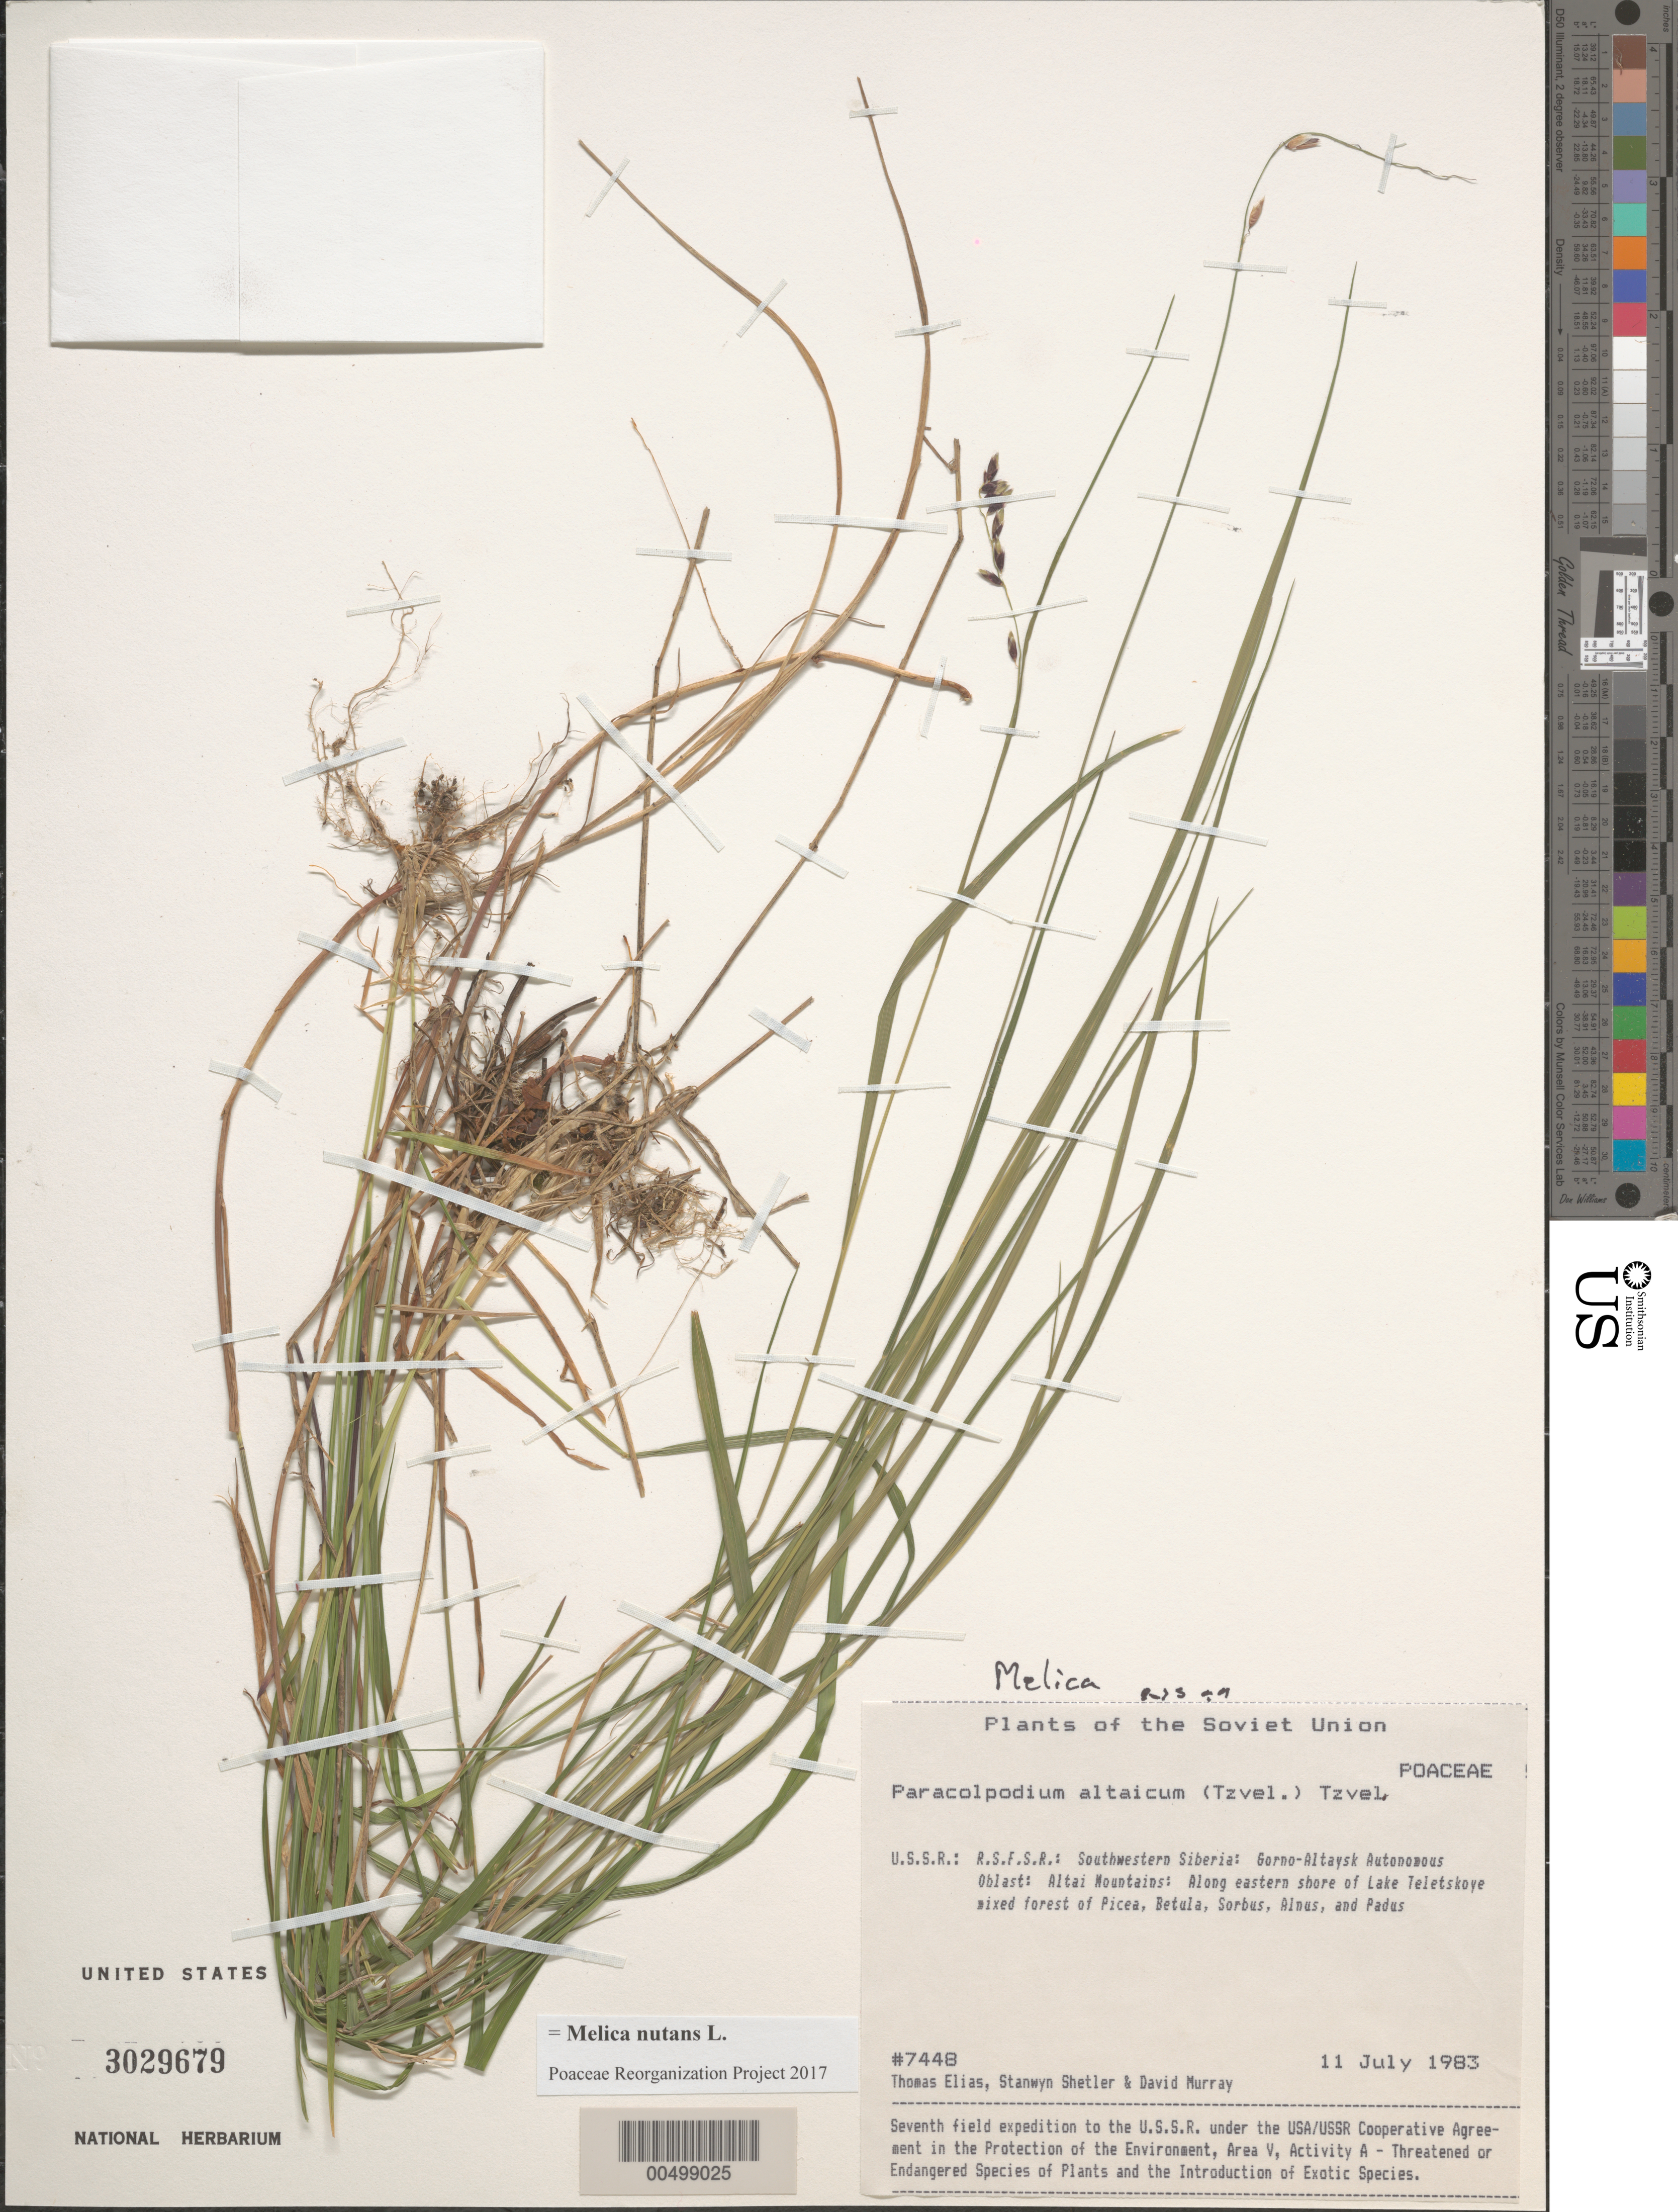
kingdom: Plantae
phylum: Tracheophyta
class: Liliopsida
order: Poales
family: Poaceae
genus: Paracolpodium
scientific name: Paracolpodium altaicum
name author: (Trin.) Tzvelev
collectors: T. Elias, S. Shetler & D. F. Murray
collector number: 7448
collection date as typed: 11 Jul 1983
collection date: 1983-07-11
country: Russian Federation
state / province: Altai Republic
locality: Altai Mountains, along eastern shore of Lake Teletskoye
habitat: mixed forest of Picea, Betula, Sorbus, Alnus, and Padus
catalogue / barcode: US 3029679